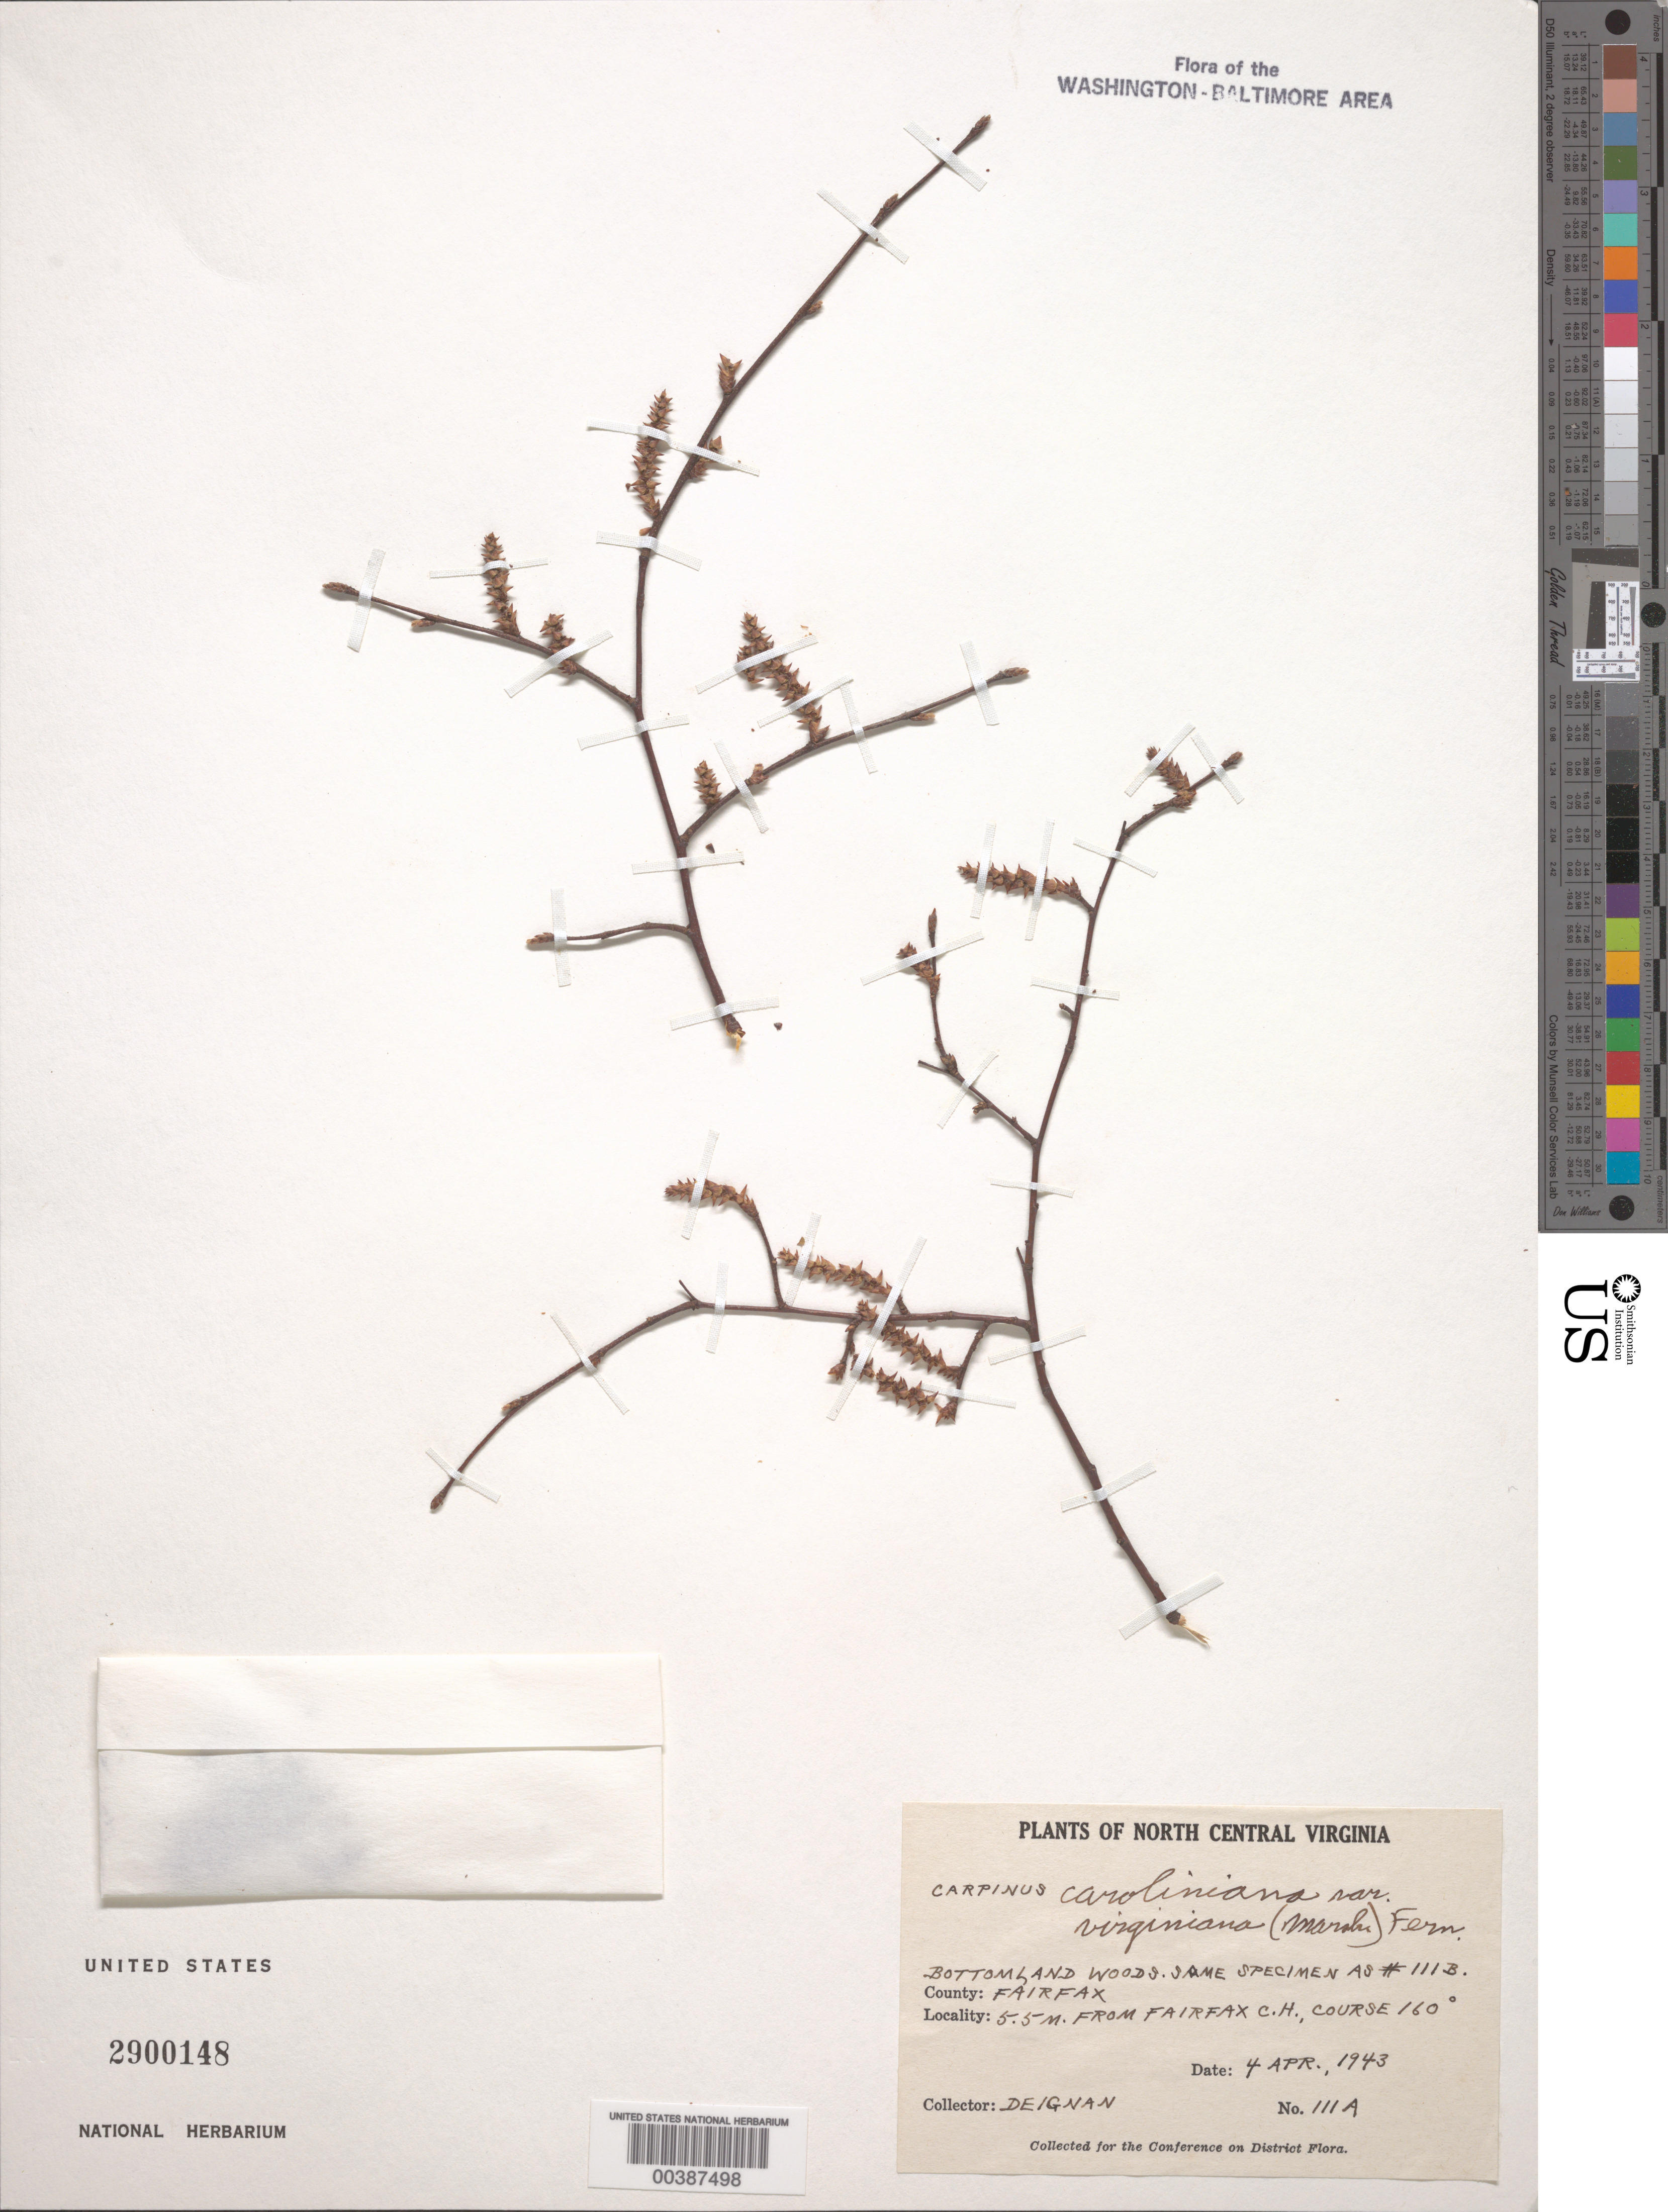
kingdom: Plantae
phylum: Tracheophyta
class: Magnoliopsida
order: Fagales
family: Betulaceae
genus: Carpinus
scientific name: Carpinus caroliniana var. virginiana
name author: (Marshall) Fernald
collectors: H. Deignan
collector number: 111A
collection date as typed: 04 Apr 1943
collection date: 1943-04-04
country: United States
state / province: Virginia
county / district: Fairfax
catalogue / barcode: US 2900148